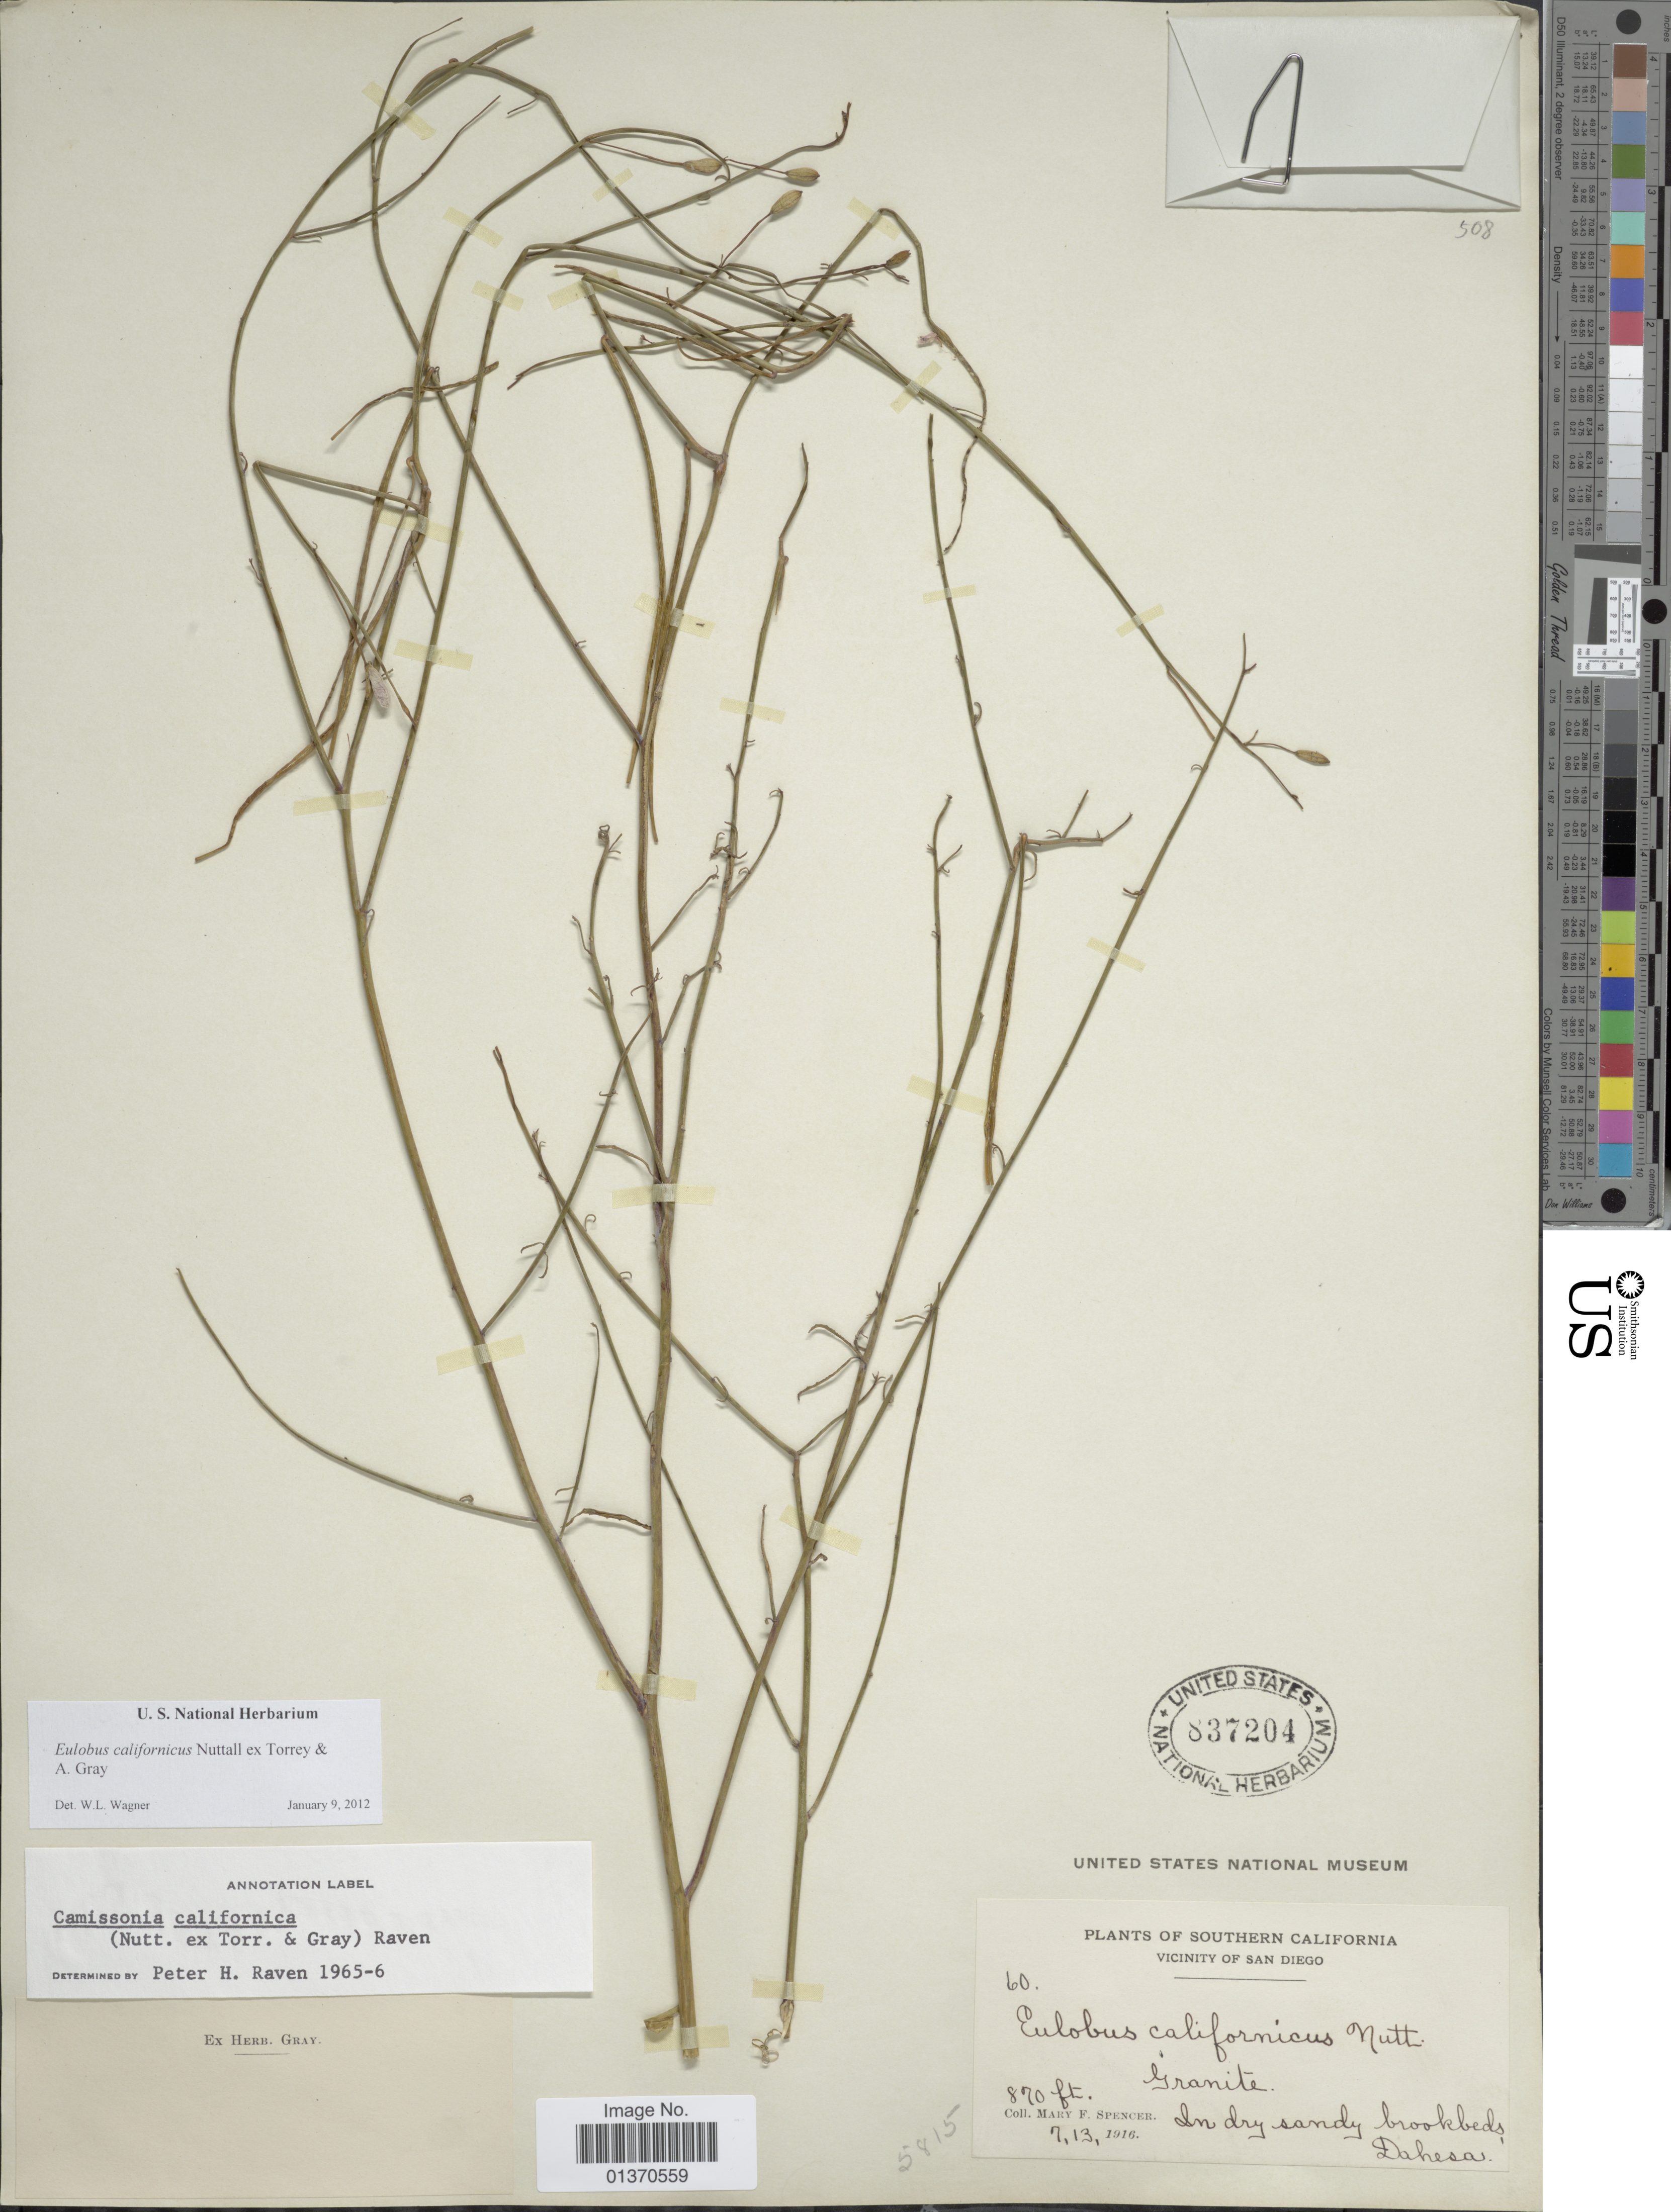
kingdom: Plantae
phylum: Tracheophyta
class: Magnoliopsida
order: Myrtales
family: Onagraceae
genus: Eulobus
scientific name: Eulobus californicus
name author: Nutt. ex Torr. & A. Gray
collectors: M. Spencer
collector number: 60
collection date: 1916-07-13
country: United States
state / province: California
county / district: San Diego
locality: Southern California, Vicinity of San Diego, in dry sandy brookbeds Dahesa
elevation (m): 265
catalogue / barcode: US 837204